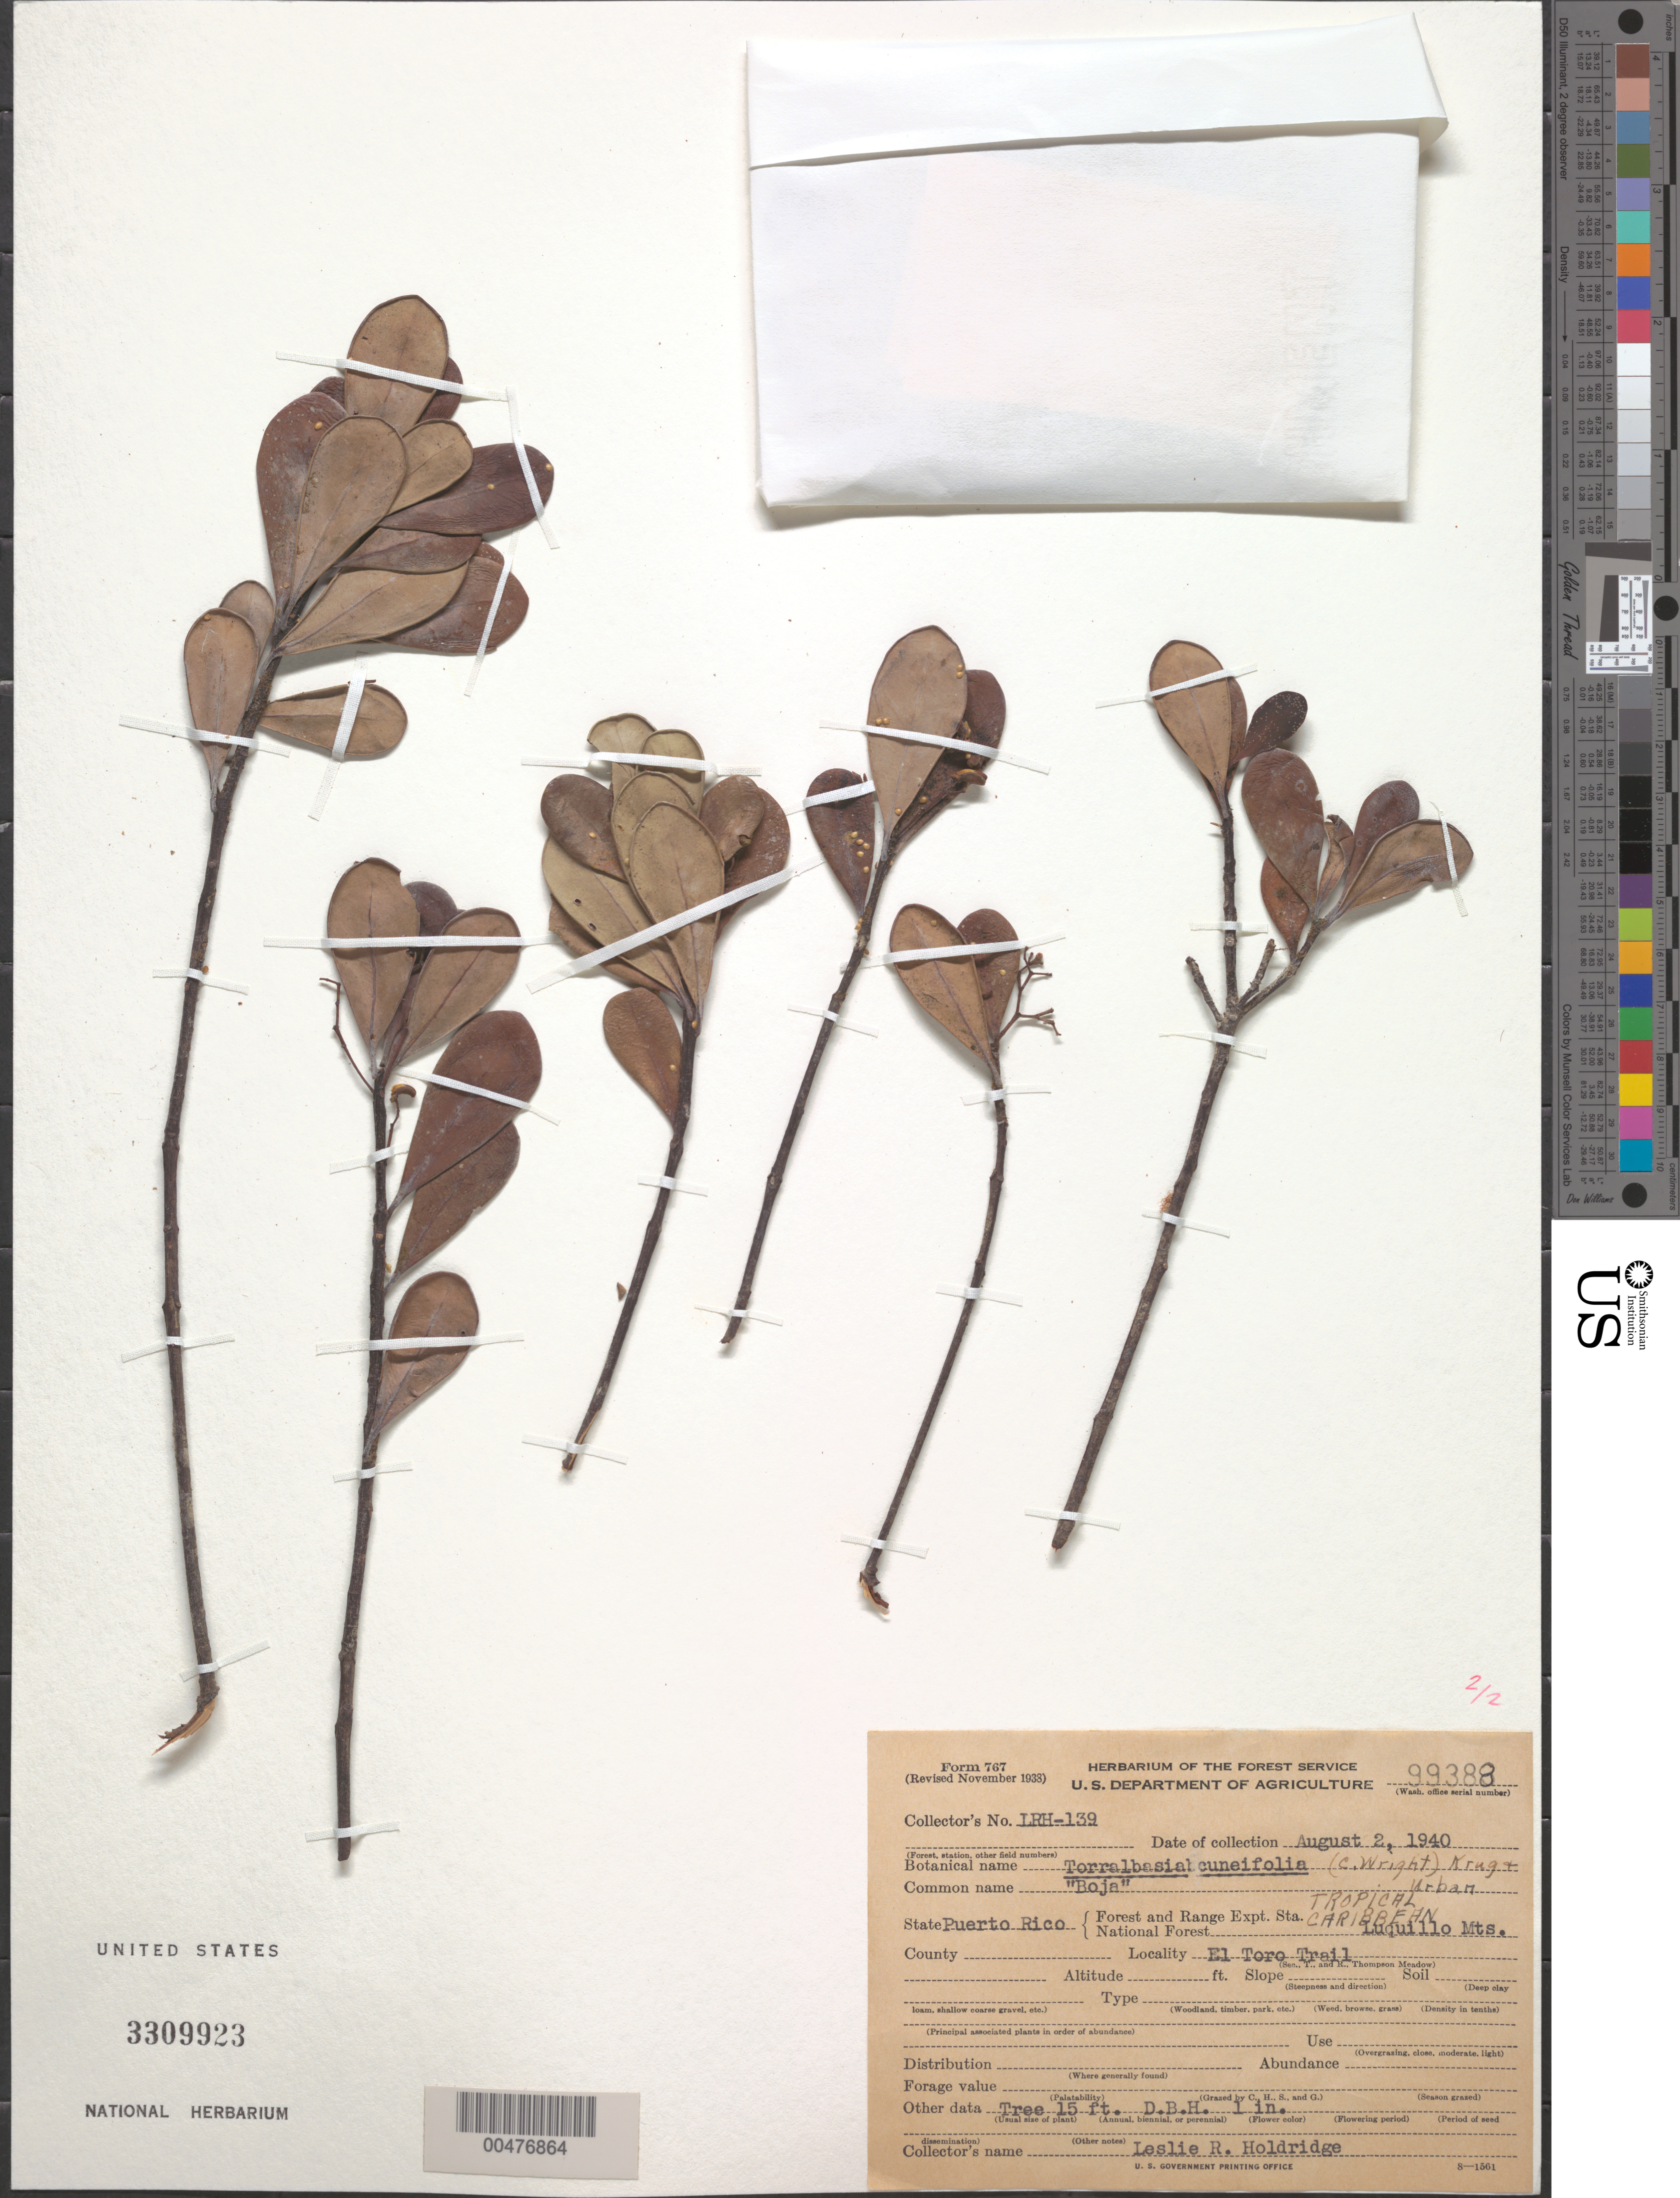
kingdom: Plantae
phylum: Tracheophyta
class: Magnoliopsida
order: Celastrales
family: Celastraceae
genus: Torralbasia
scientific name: Torralbasia cuneifolia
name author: (C. Wright ex Griseb.) Krug & Urb.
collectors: L. Holdridge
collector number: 139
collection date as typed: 02 Aug 1940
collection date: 1940-08-02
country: Puerto Rico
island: Greater Antilles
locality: Caribbean National Forest: El Toro Trail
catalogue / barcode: US 3309923